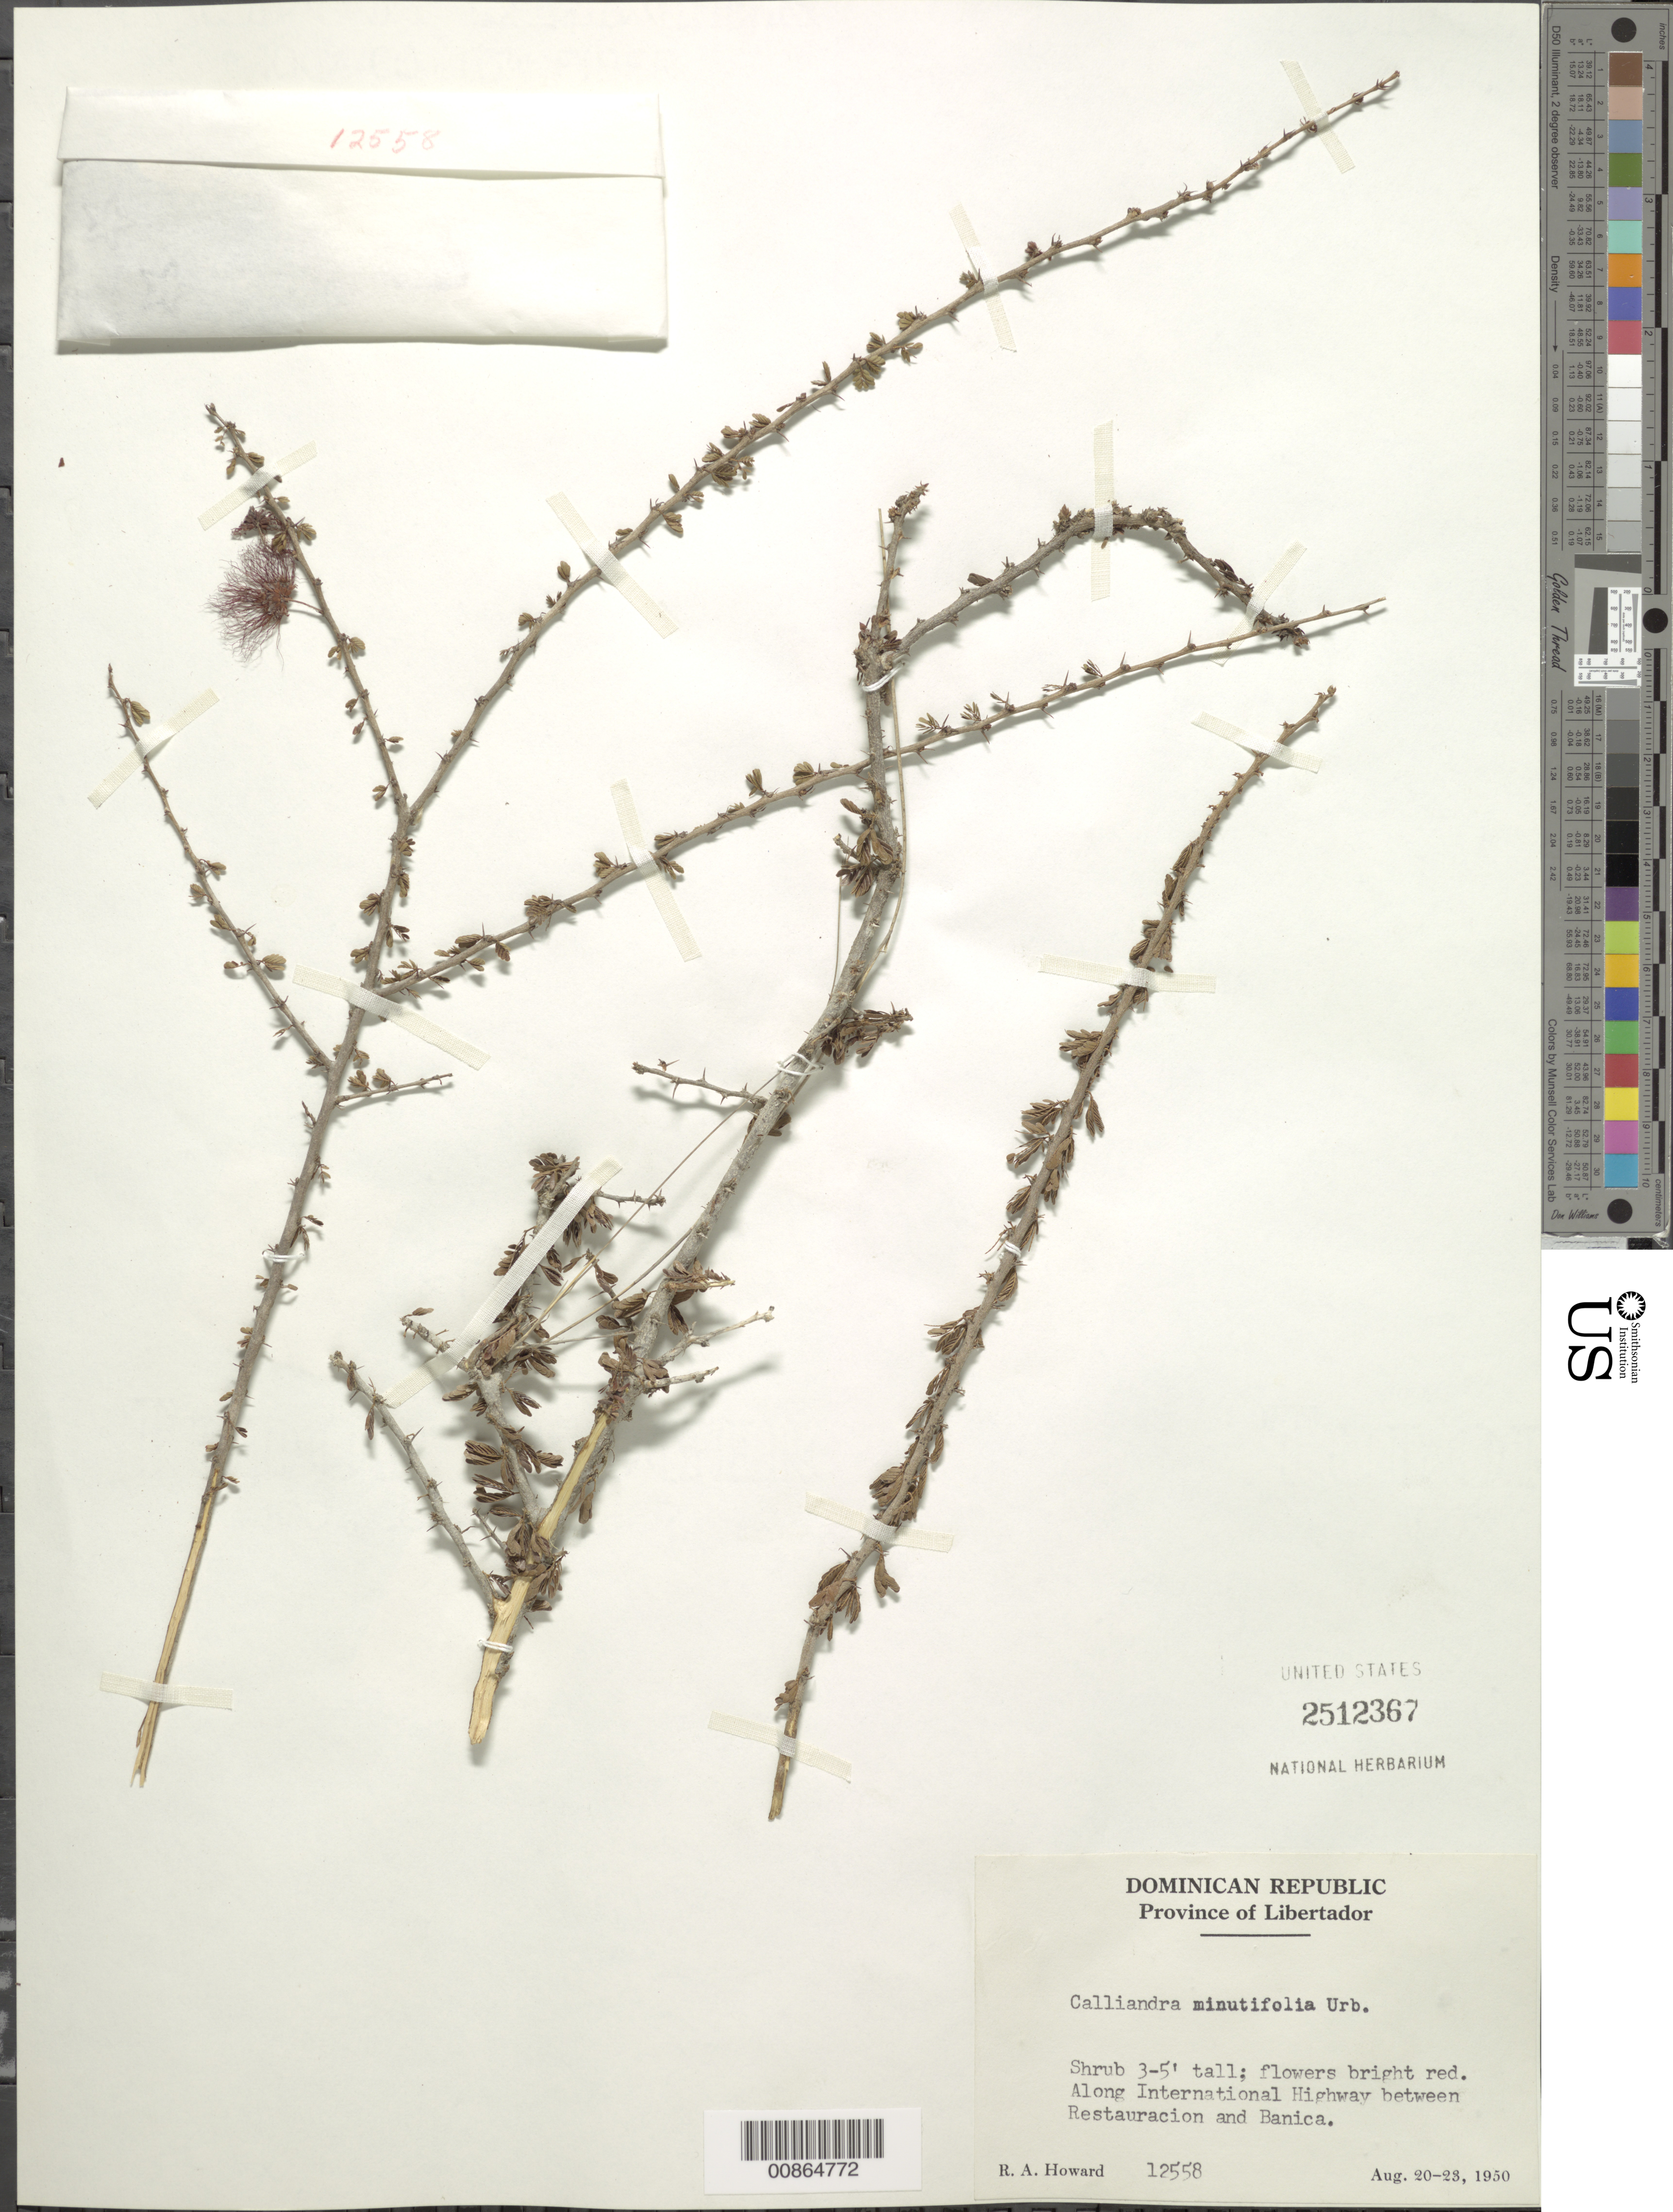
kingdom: Plantae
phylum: Tracheophyta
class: Magnoliopsida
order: Fabales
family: Fabaceae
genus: Calliandra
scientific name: Calliandra minutifolia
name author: Pittier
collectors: R. A. Howard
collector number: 12558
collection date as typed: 20 Aug 1950 to 23 Aug 1950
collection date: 1950-08-20/1950-08-23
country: Dominican Republic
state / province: Dajabon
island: Hispaniola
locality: Along International Highway between Restauración and Banica. Province of Libertador (obsolete).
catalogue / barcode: US 2512367